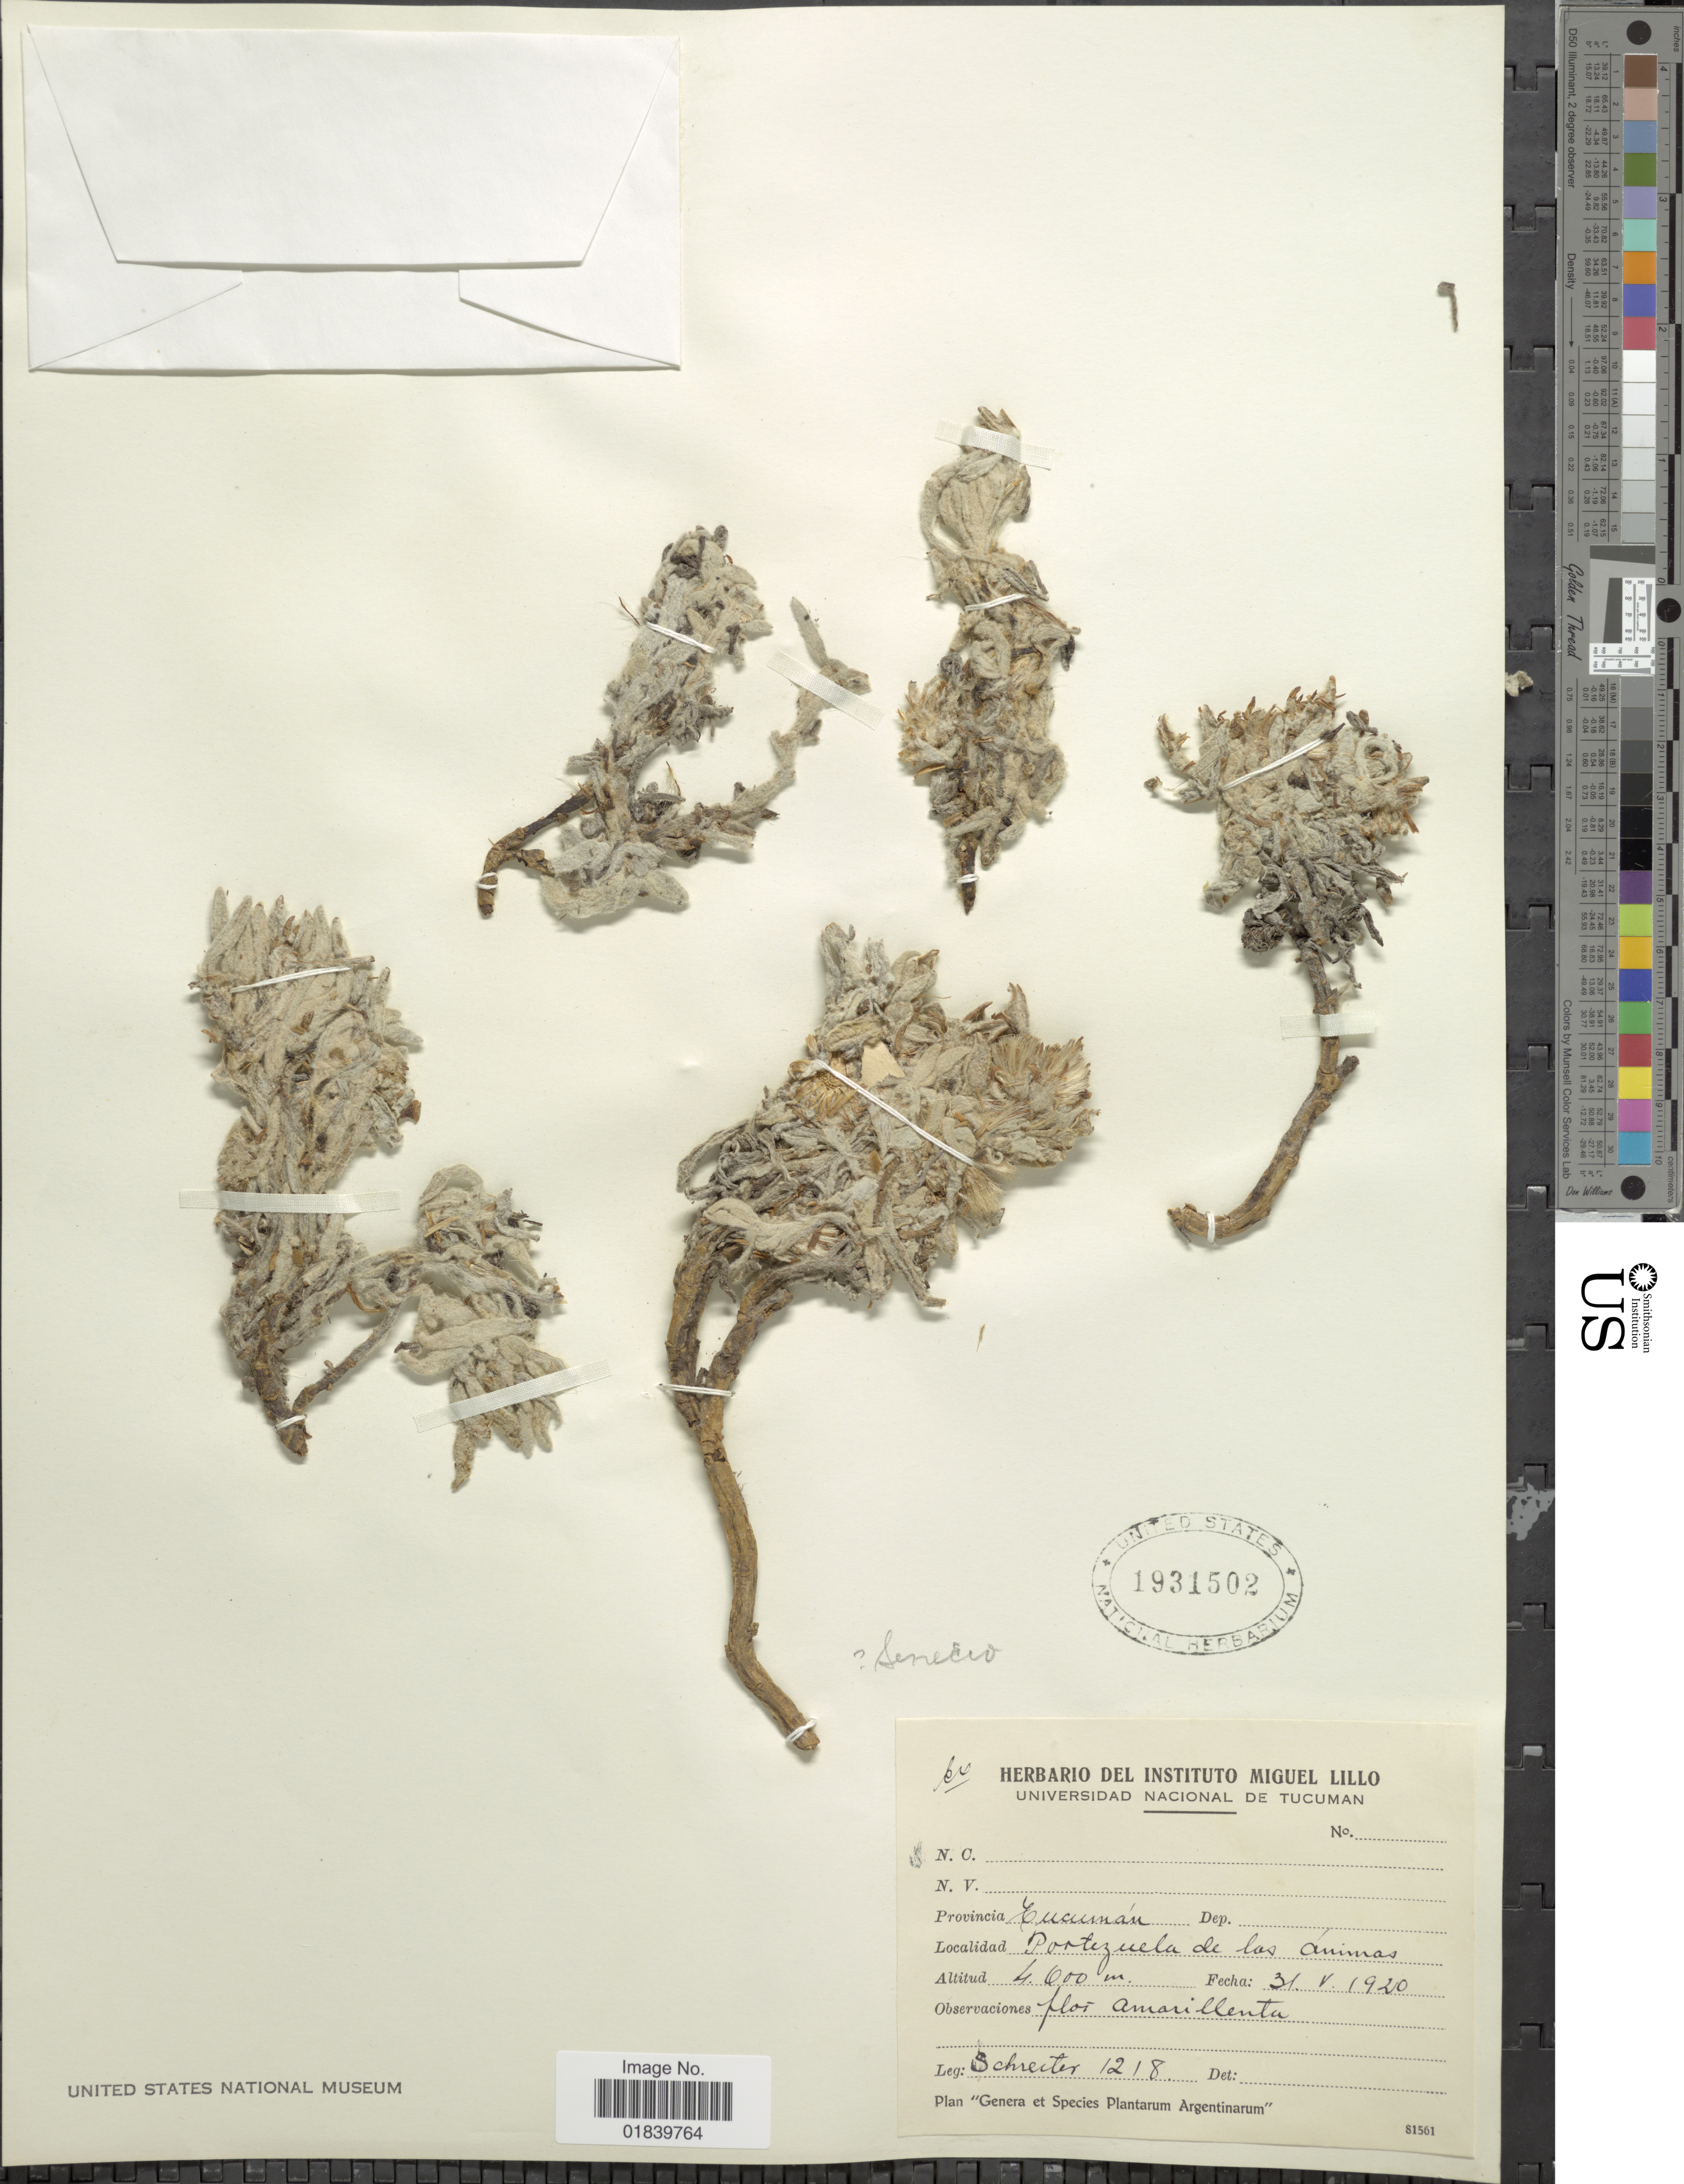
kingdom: Plantae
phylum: Tracheophyta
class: Magnoliopsida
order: Asterales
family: Asteraceae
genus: Senecio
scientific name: Senecio sp.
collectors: -. Schreiter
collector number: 1218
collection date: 1920-05-31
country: Argentina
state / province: Tucuman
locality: Provincia Tucuman, Portuezuela de las animas.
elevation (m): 4600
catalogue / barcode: US 1931502